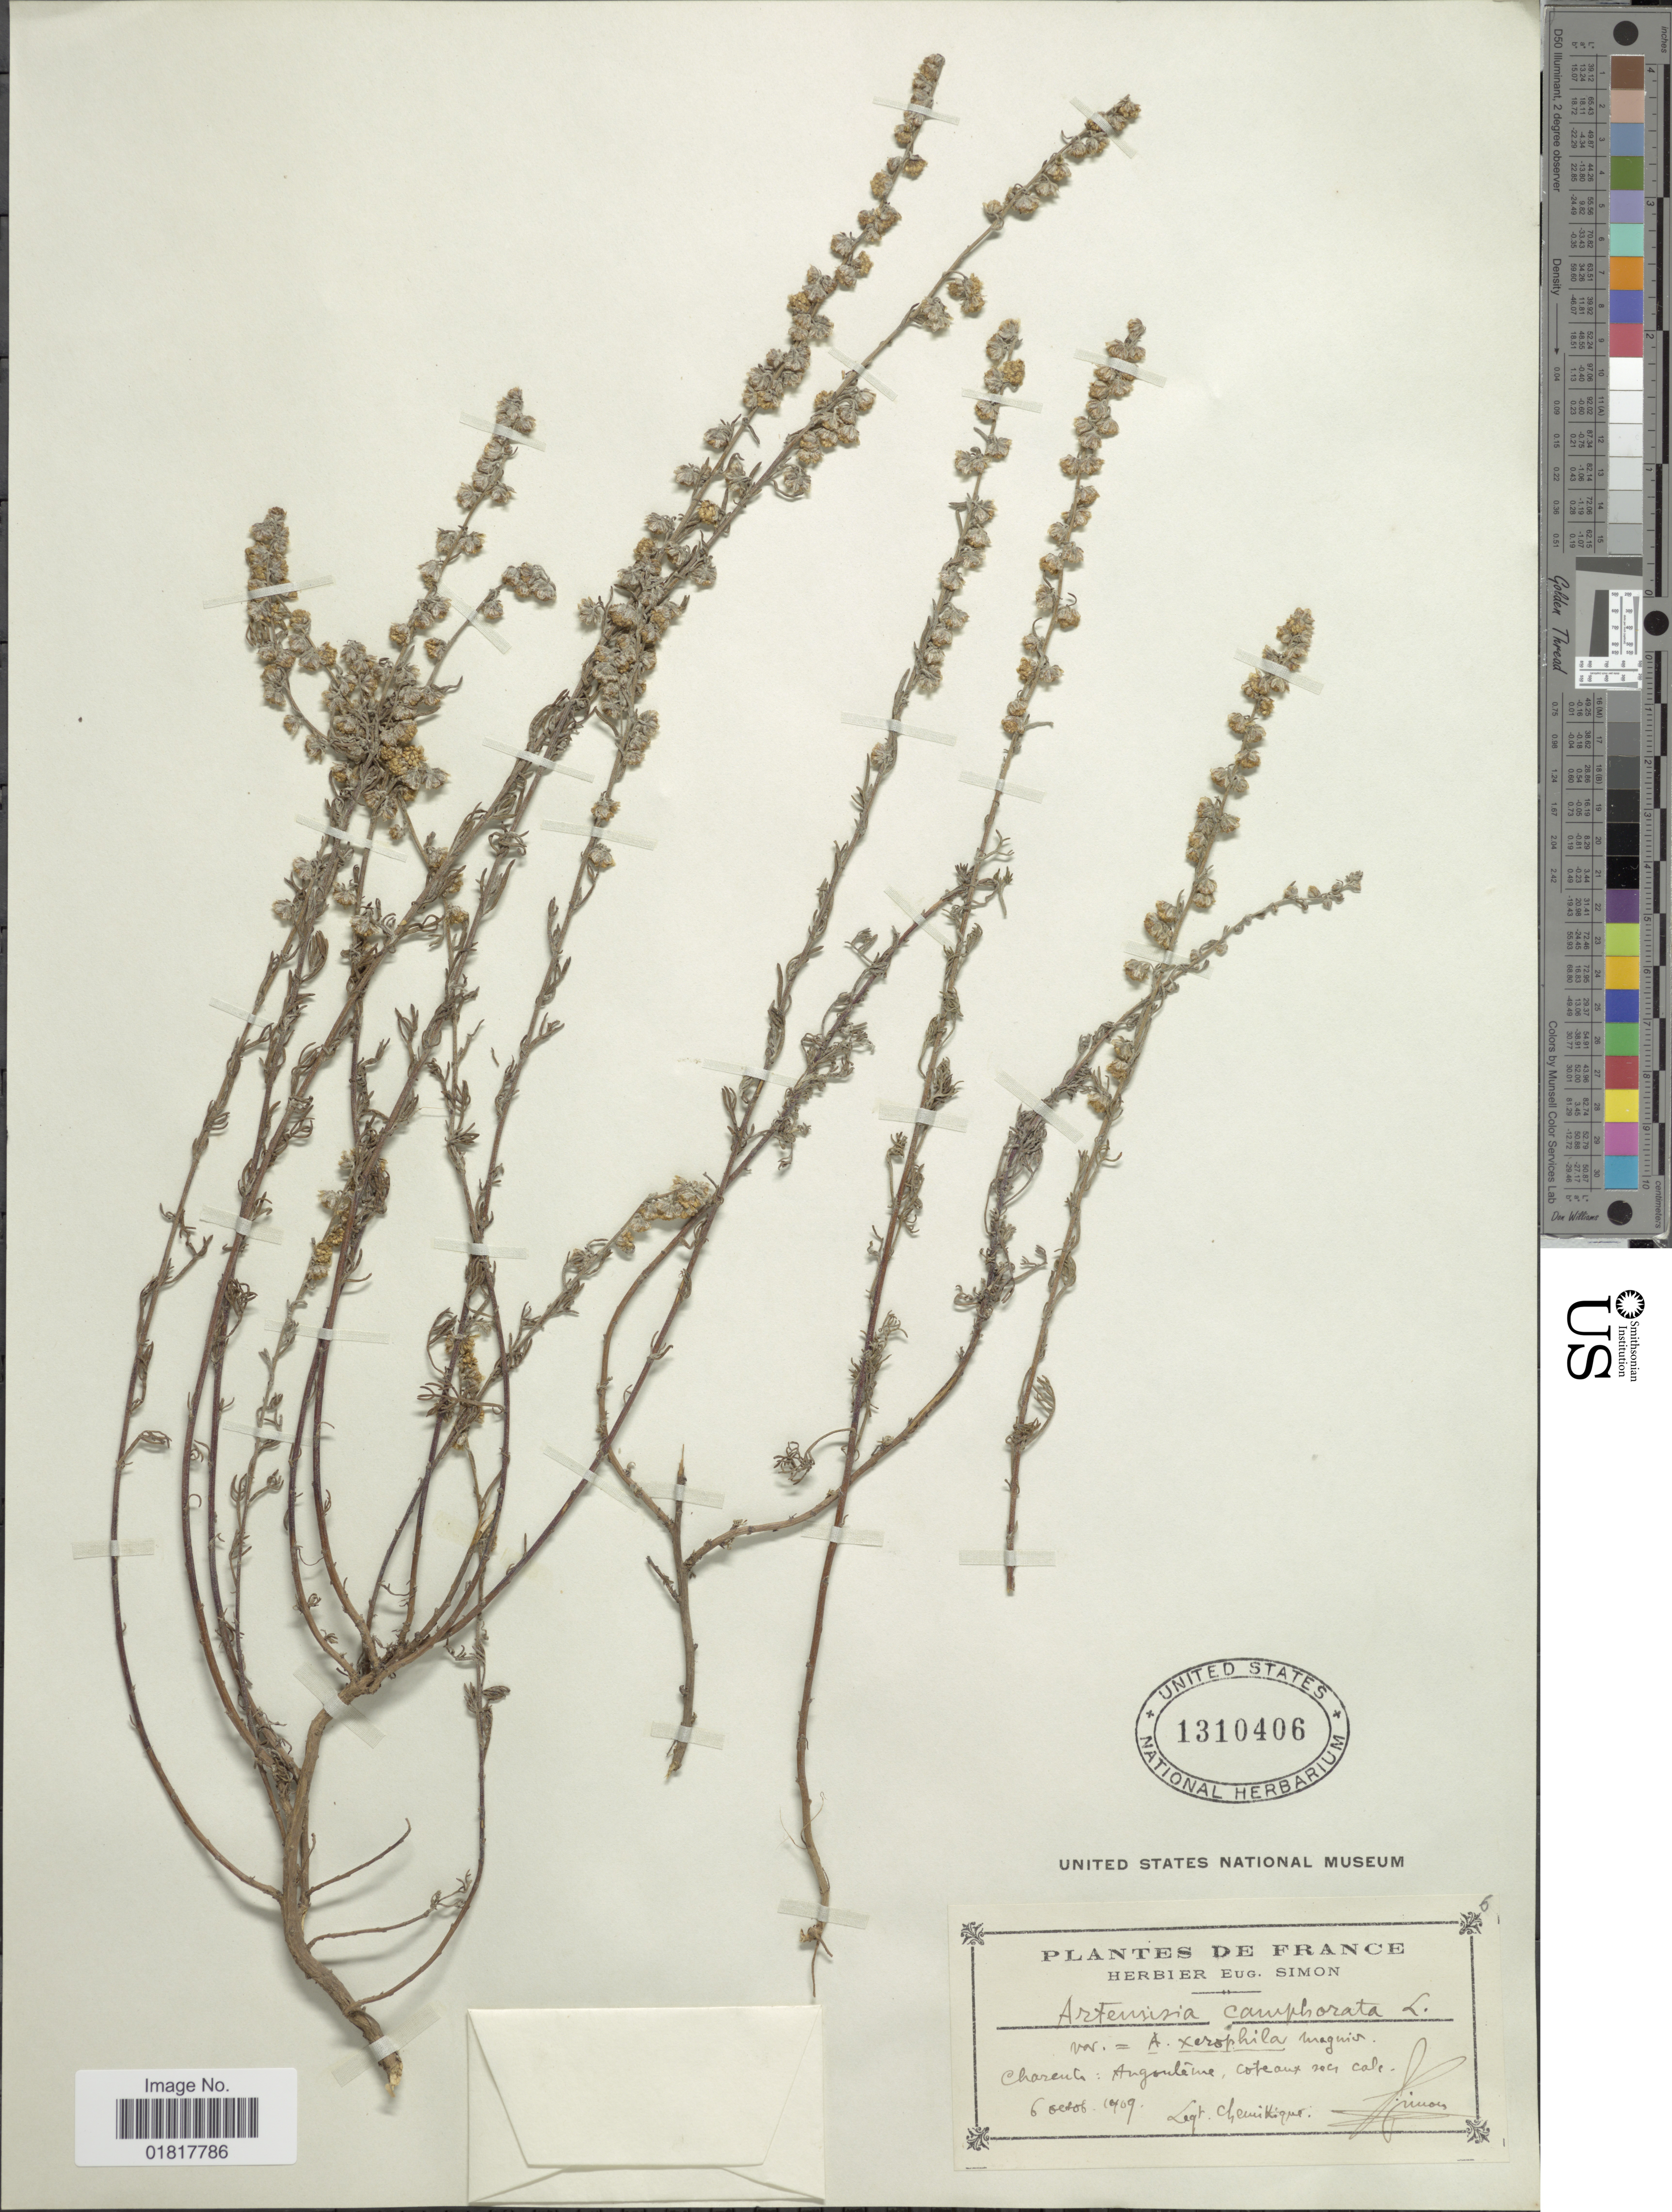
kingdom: Plantae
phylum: Tracheophyta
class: Magnoliopsida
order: Asterales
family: Asteraceae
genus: Artemisia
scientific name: Artemisia camphorata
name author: Vill.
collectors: Cheuikique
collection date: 1909-10-06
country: France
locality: Charent: Anhouline, corteaus [interpreted]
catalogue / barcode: US 1310406